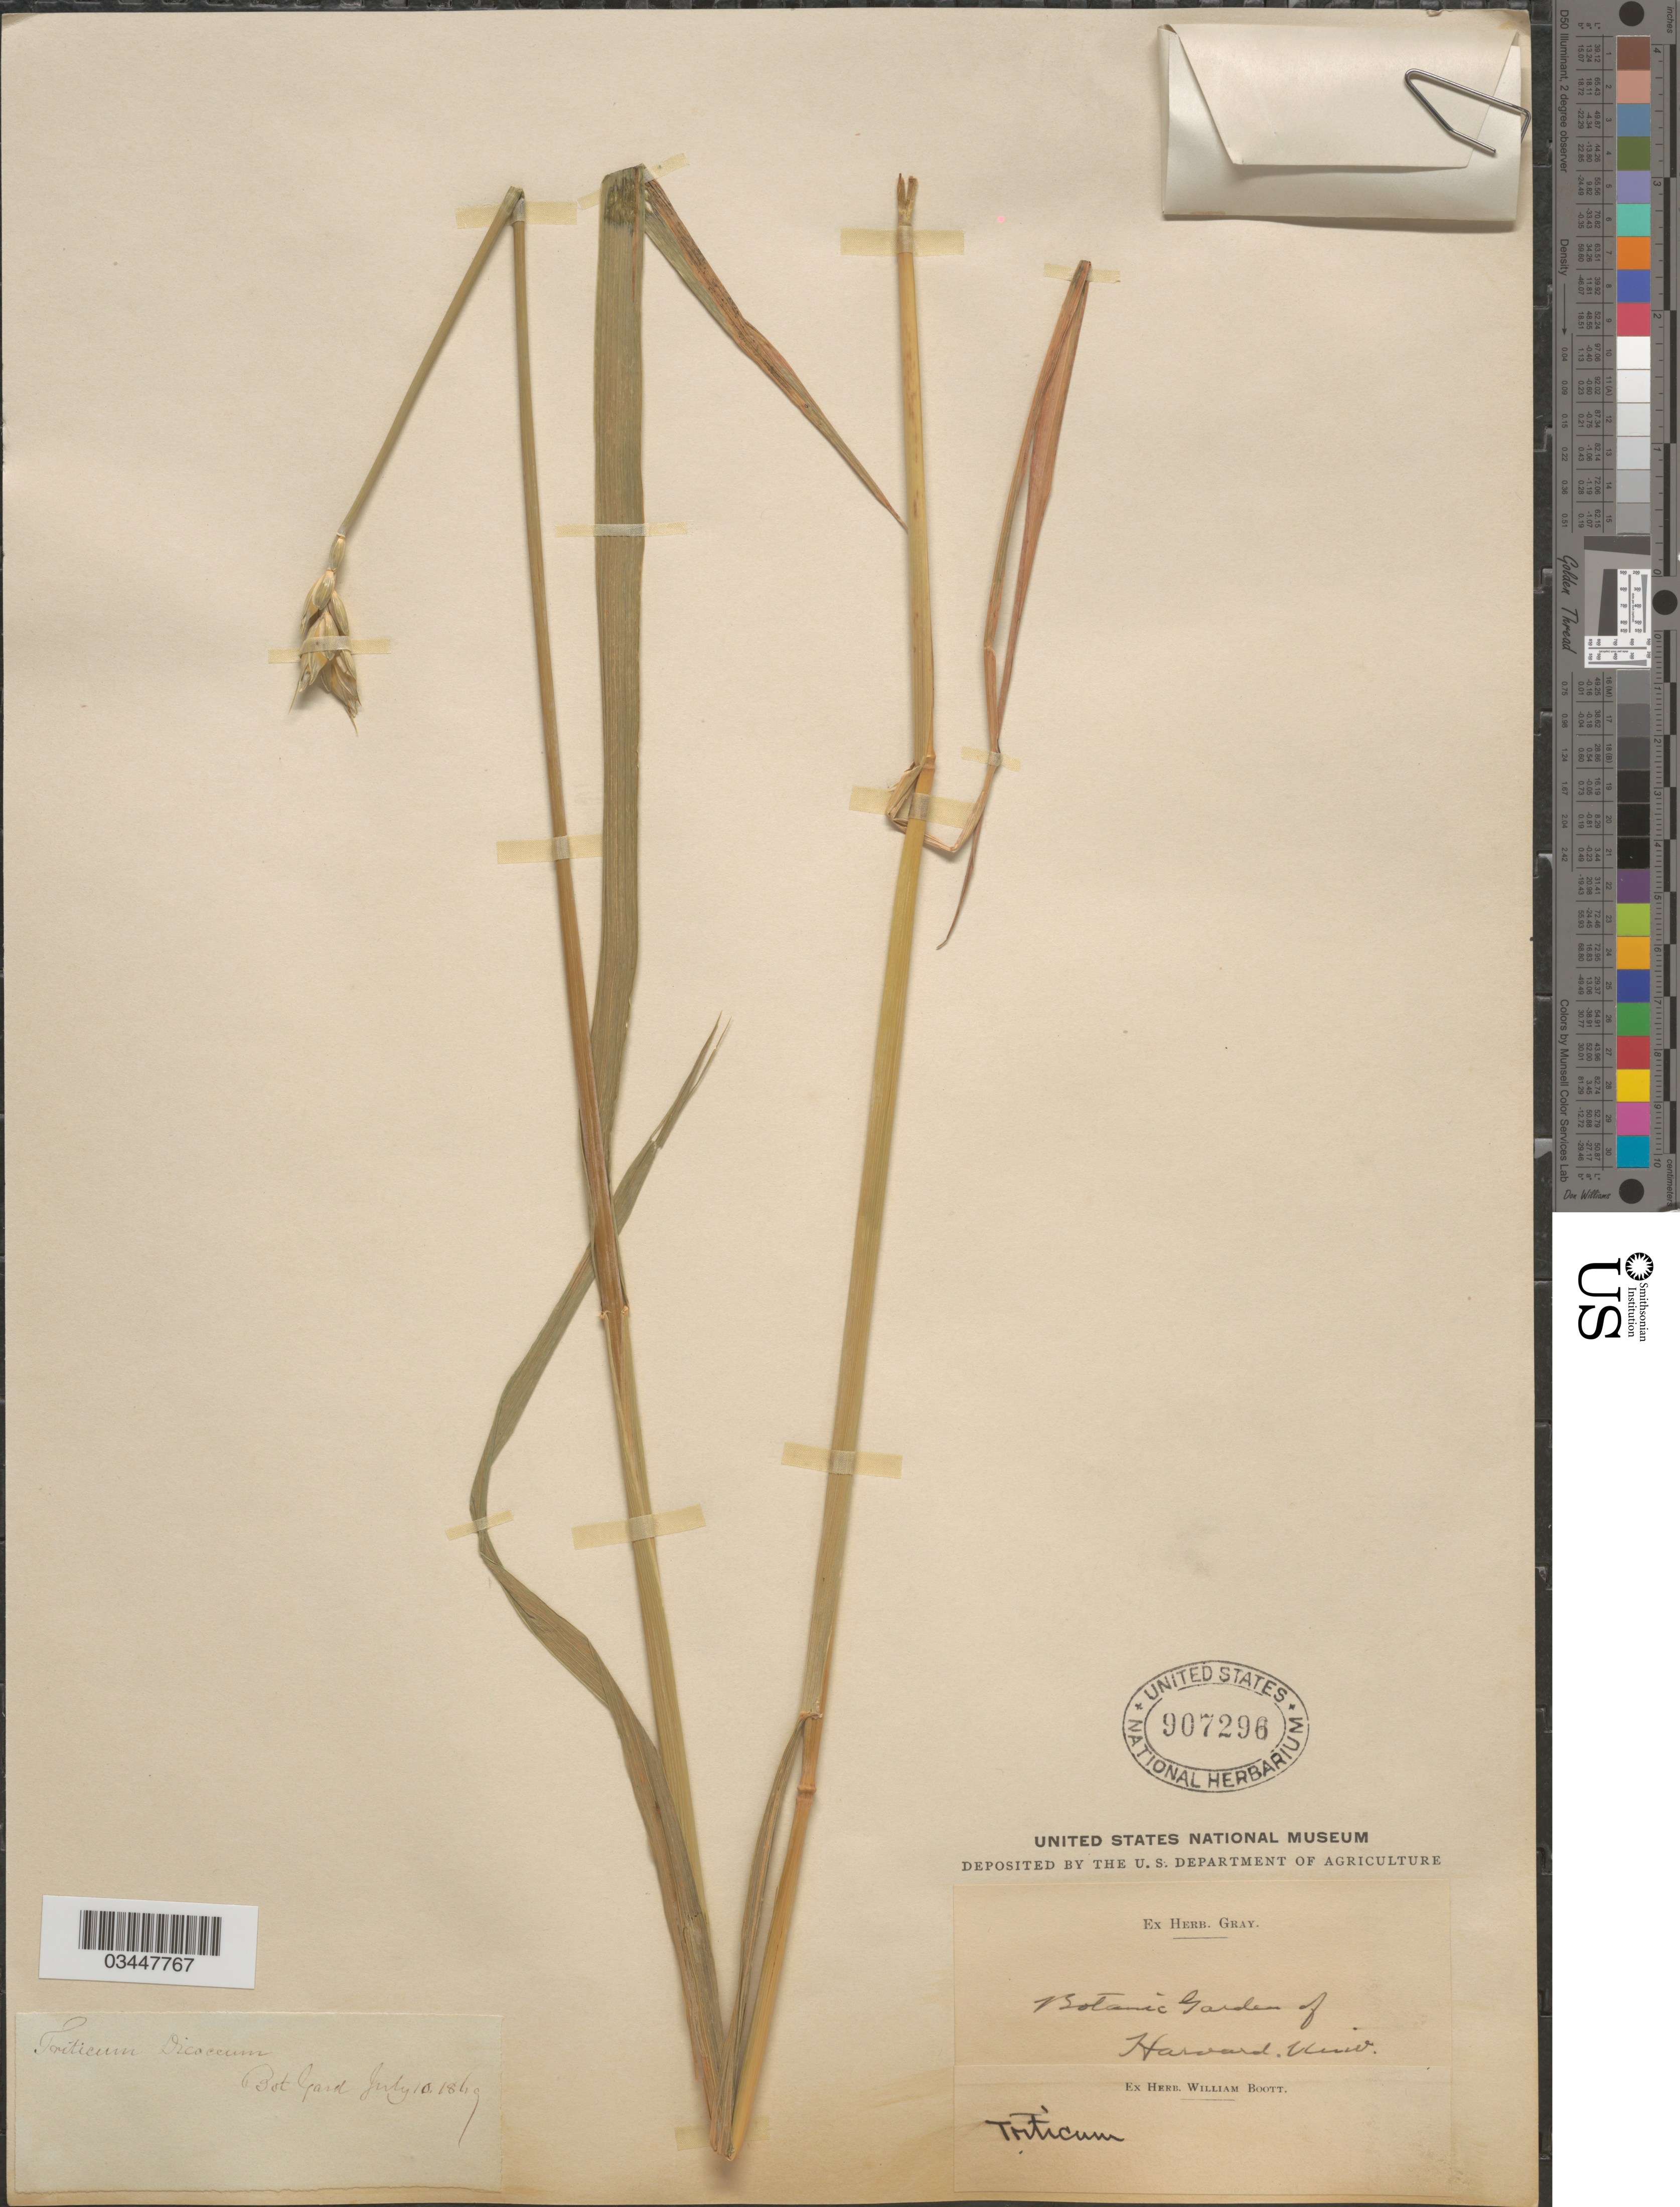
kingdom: Plantae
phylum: Tracheophyta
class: Liliopsida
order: Poales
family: Poaceae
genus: Triticum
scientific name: Triticum dicoccum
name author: Schrank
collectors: ex herb. Gray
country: United States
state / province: Massachusetts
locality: Botanic Garden of Harvard Univ.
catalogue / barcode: US 907296